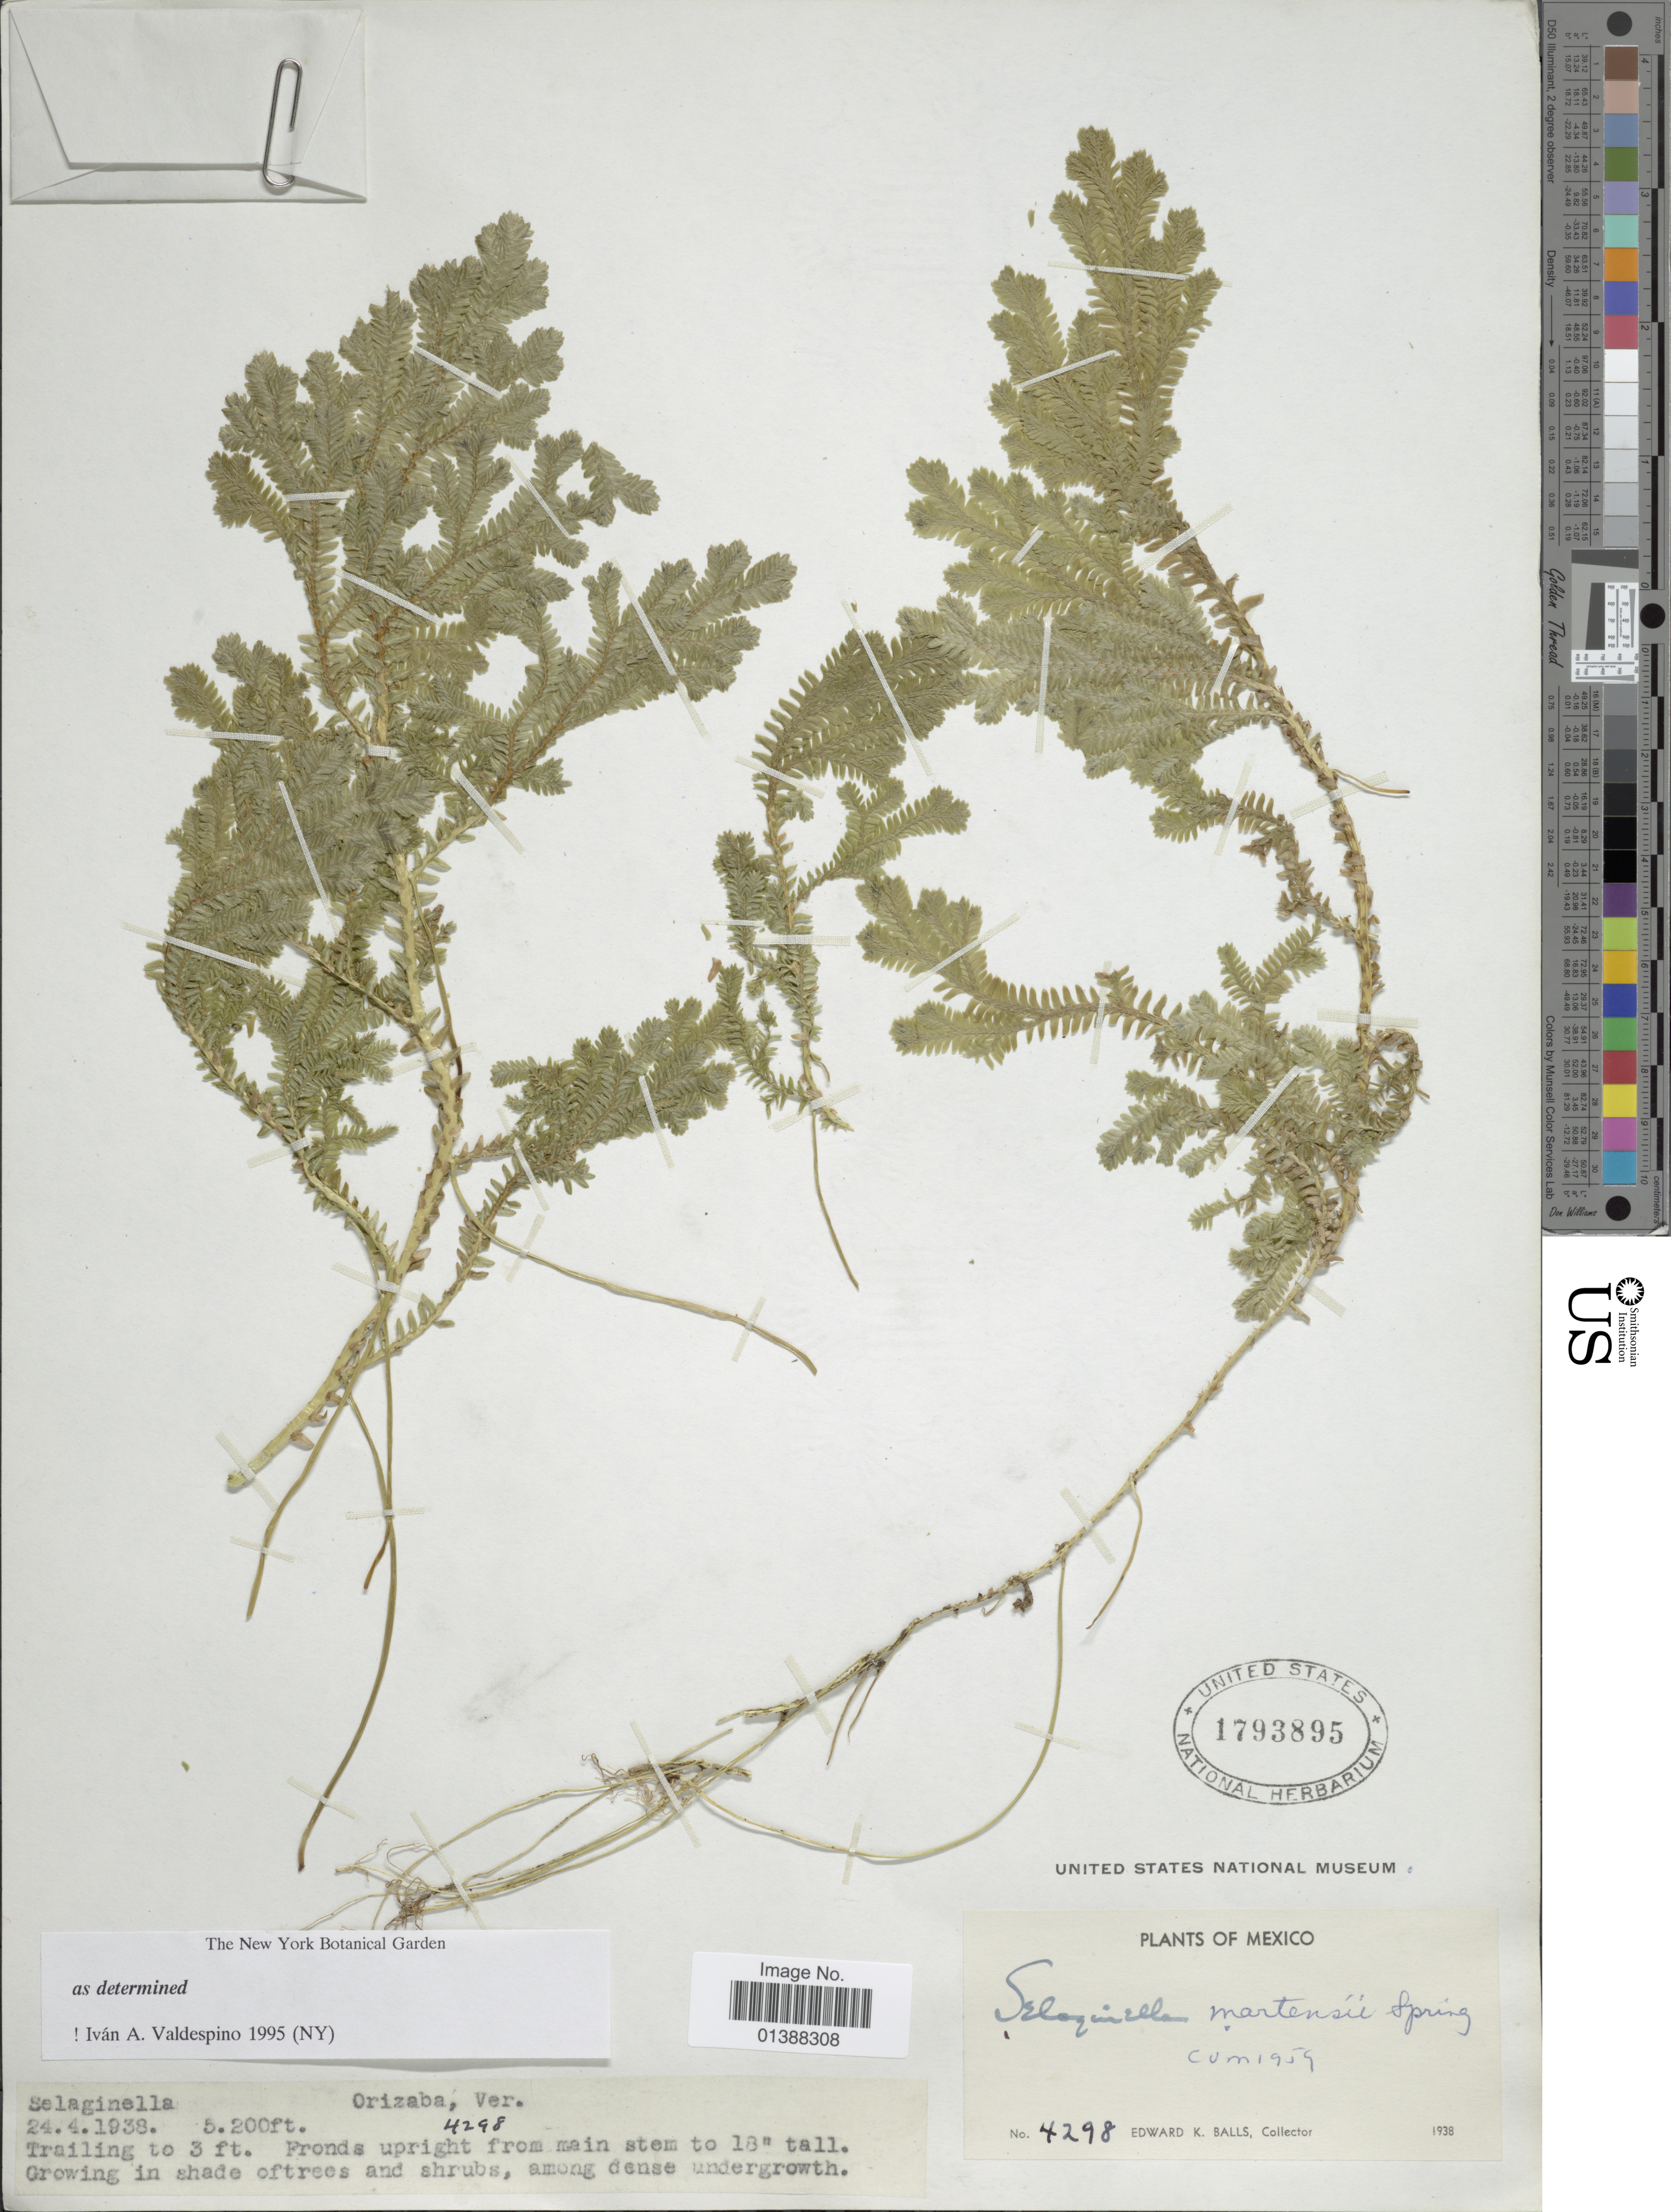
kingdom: Plantae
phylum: Tracheophyta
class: Lycopodiopsida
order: Selaginellales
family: Selaginellaceae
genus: Selaginella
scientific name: Selaginella martensii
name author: Spring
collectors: E. K. Balls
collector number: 4298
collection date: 1938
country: Mexico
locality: Orizaba, Ver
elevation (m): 1585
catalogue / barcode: US 1793895